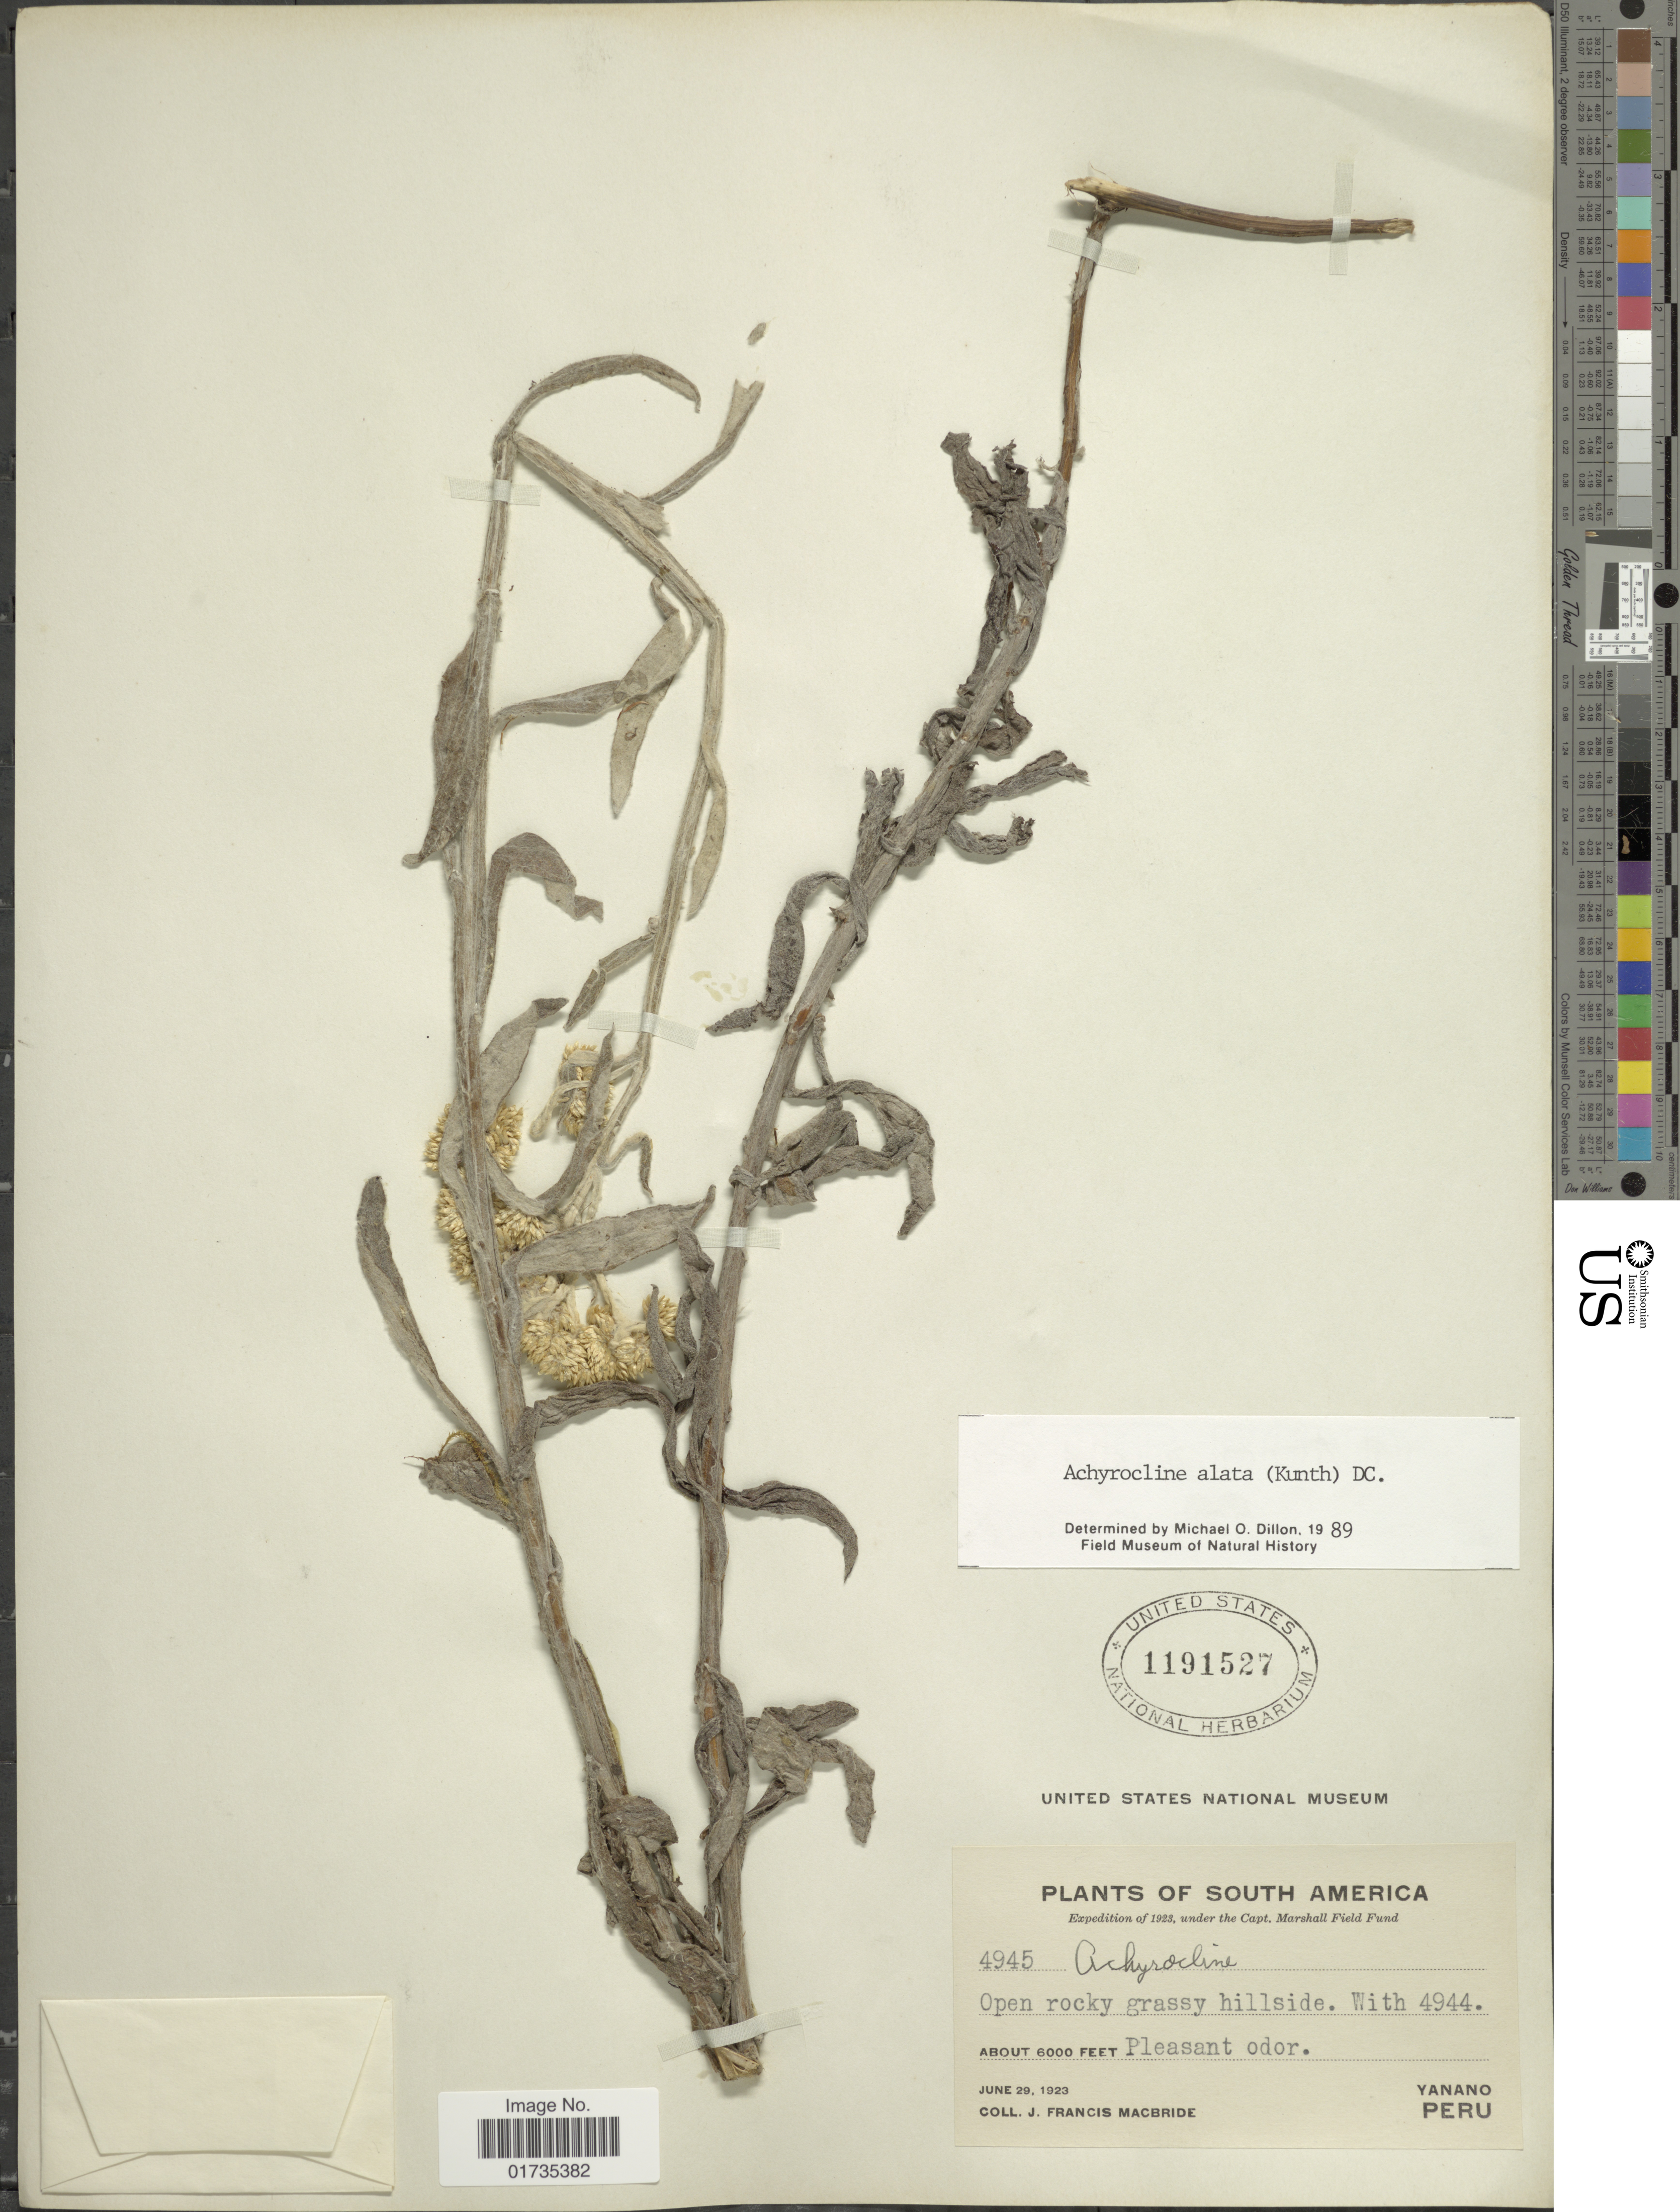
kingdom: Plantae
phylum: Tracheophyta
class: Magnoliopsida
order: Asterales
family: Asteraceae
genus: Achyrocline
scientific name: Achyrocline alata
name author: (Kunth) DC.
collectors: J. F. Macbride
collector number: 4945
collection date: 1923-06-29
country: Peru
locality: Open rocky grassy hillside. With 4944. Yanano. Peru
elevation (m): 1829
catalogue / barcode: US 1191527